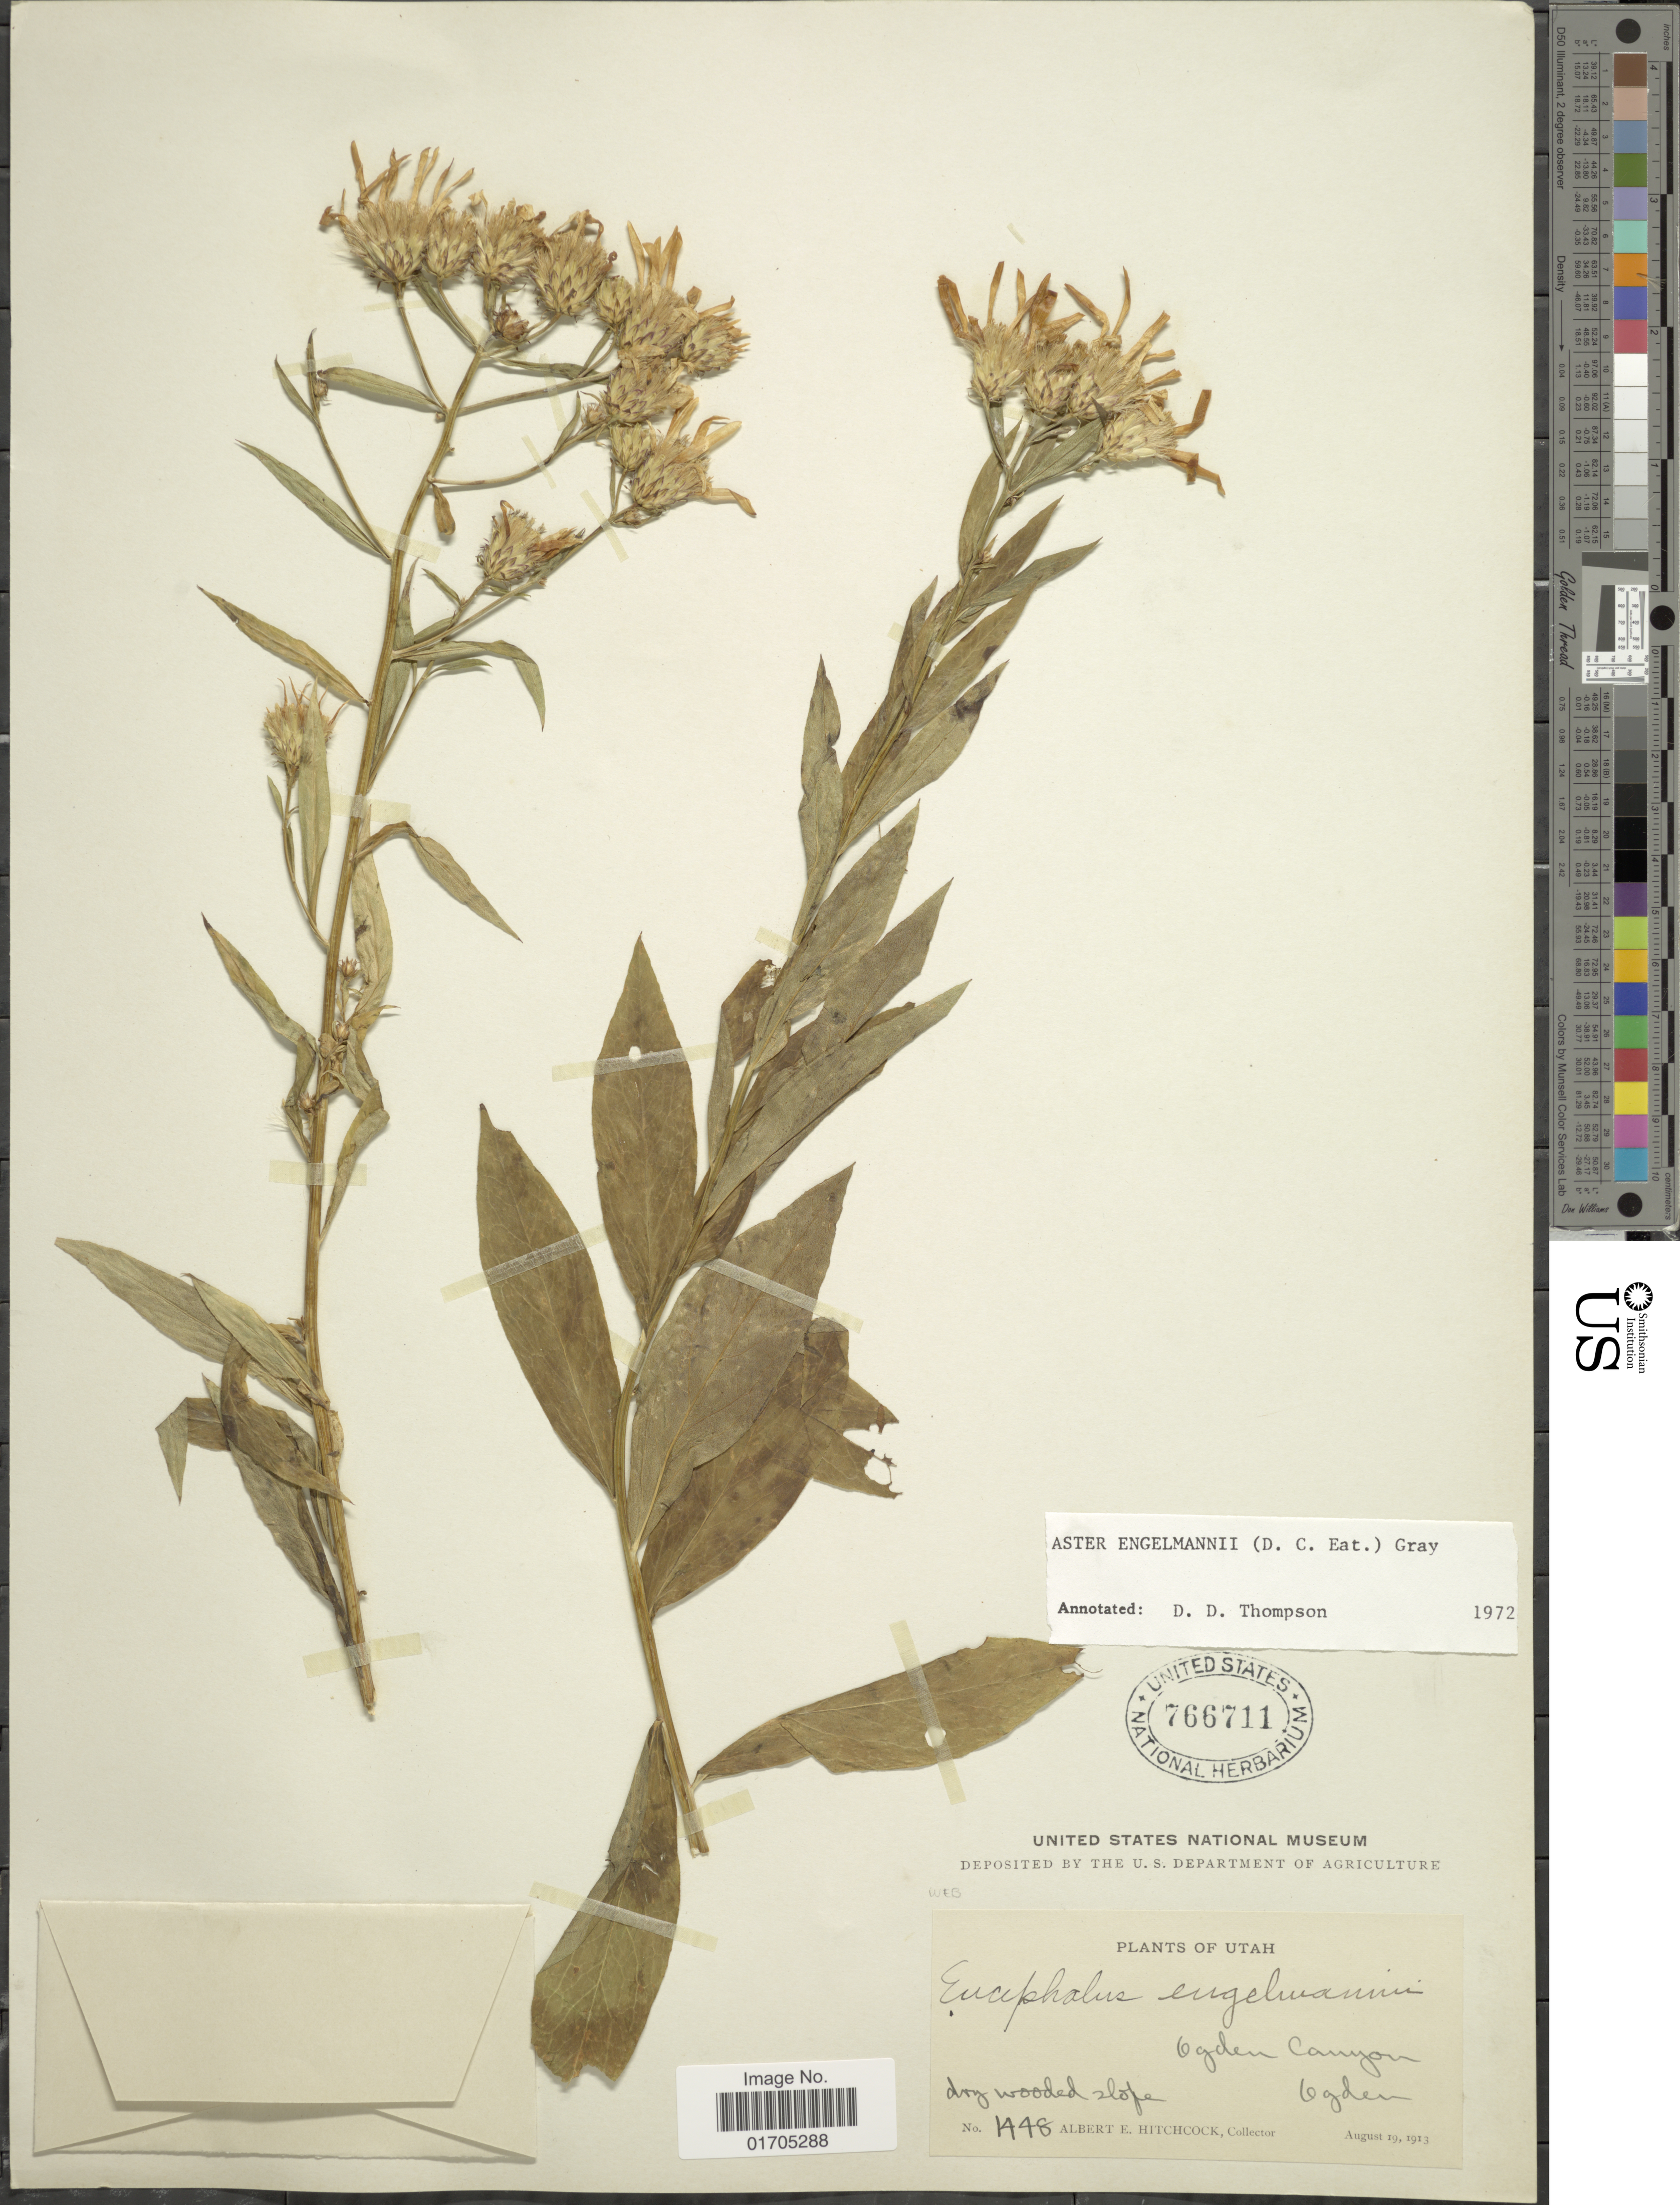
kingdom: Plantae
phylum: Tracheophyta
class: Magnoliopsida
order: Asterales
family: Asteraceae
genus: Eucephalus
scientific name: Eucephalus engelmannii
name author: (D.C. Eaton) Greene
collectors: A. Hitchcock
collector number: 1448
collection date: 1913-08-19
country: United States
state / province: Utah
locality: Ogden Canyon, Ogden, dry wooded slope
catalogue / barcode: US 766711